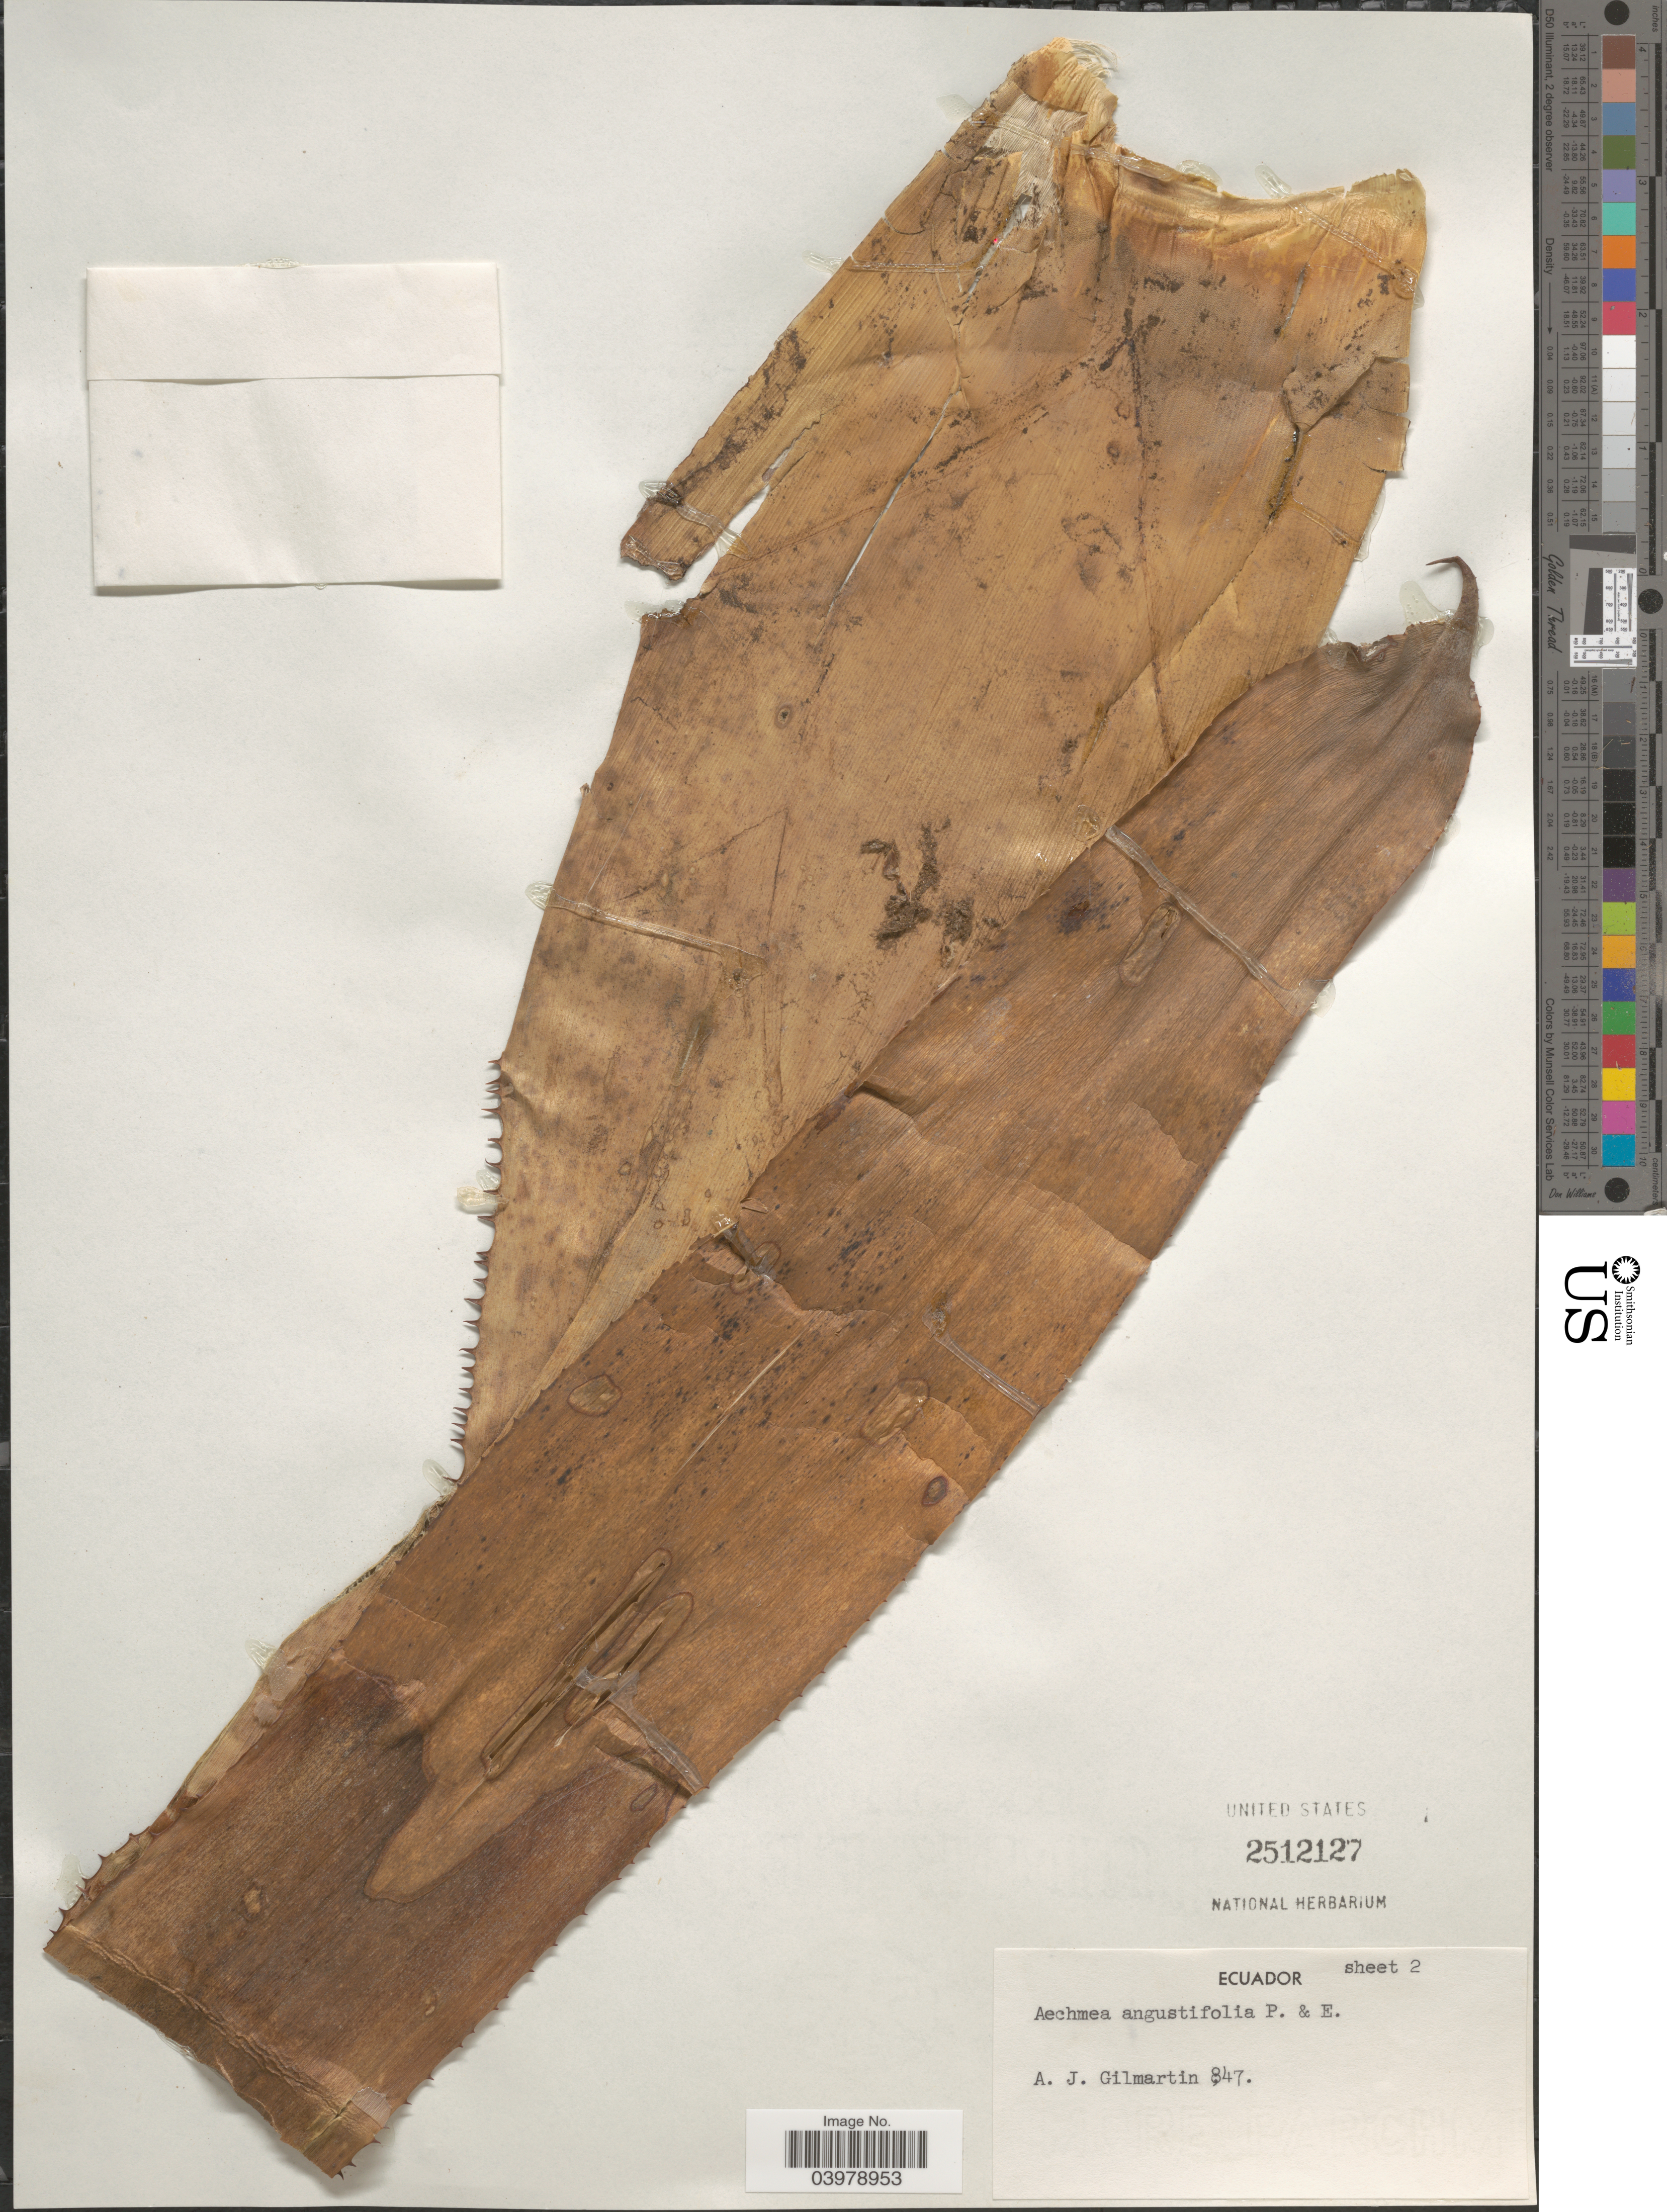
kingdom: Plantae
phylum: Tracheophyta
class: Liliopsida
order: Poales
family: Bromeliaceae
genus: Aechmea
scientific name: Aechmea angustifolia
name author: Poepp. & Endl.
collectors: A. J. Gilmartin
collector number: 847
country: Ecuador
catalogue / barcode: US 2512127